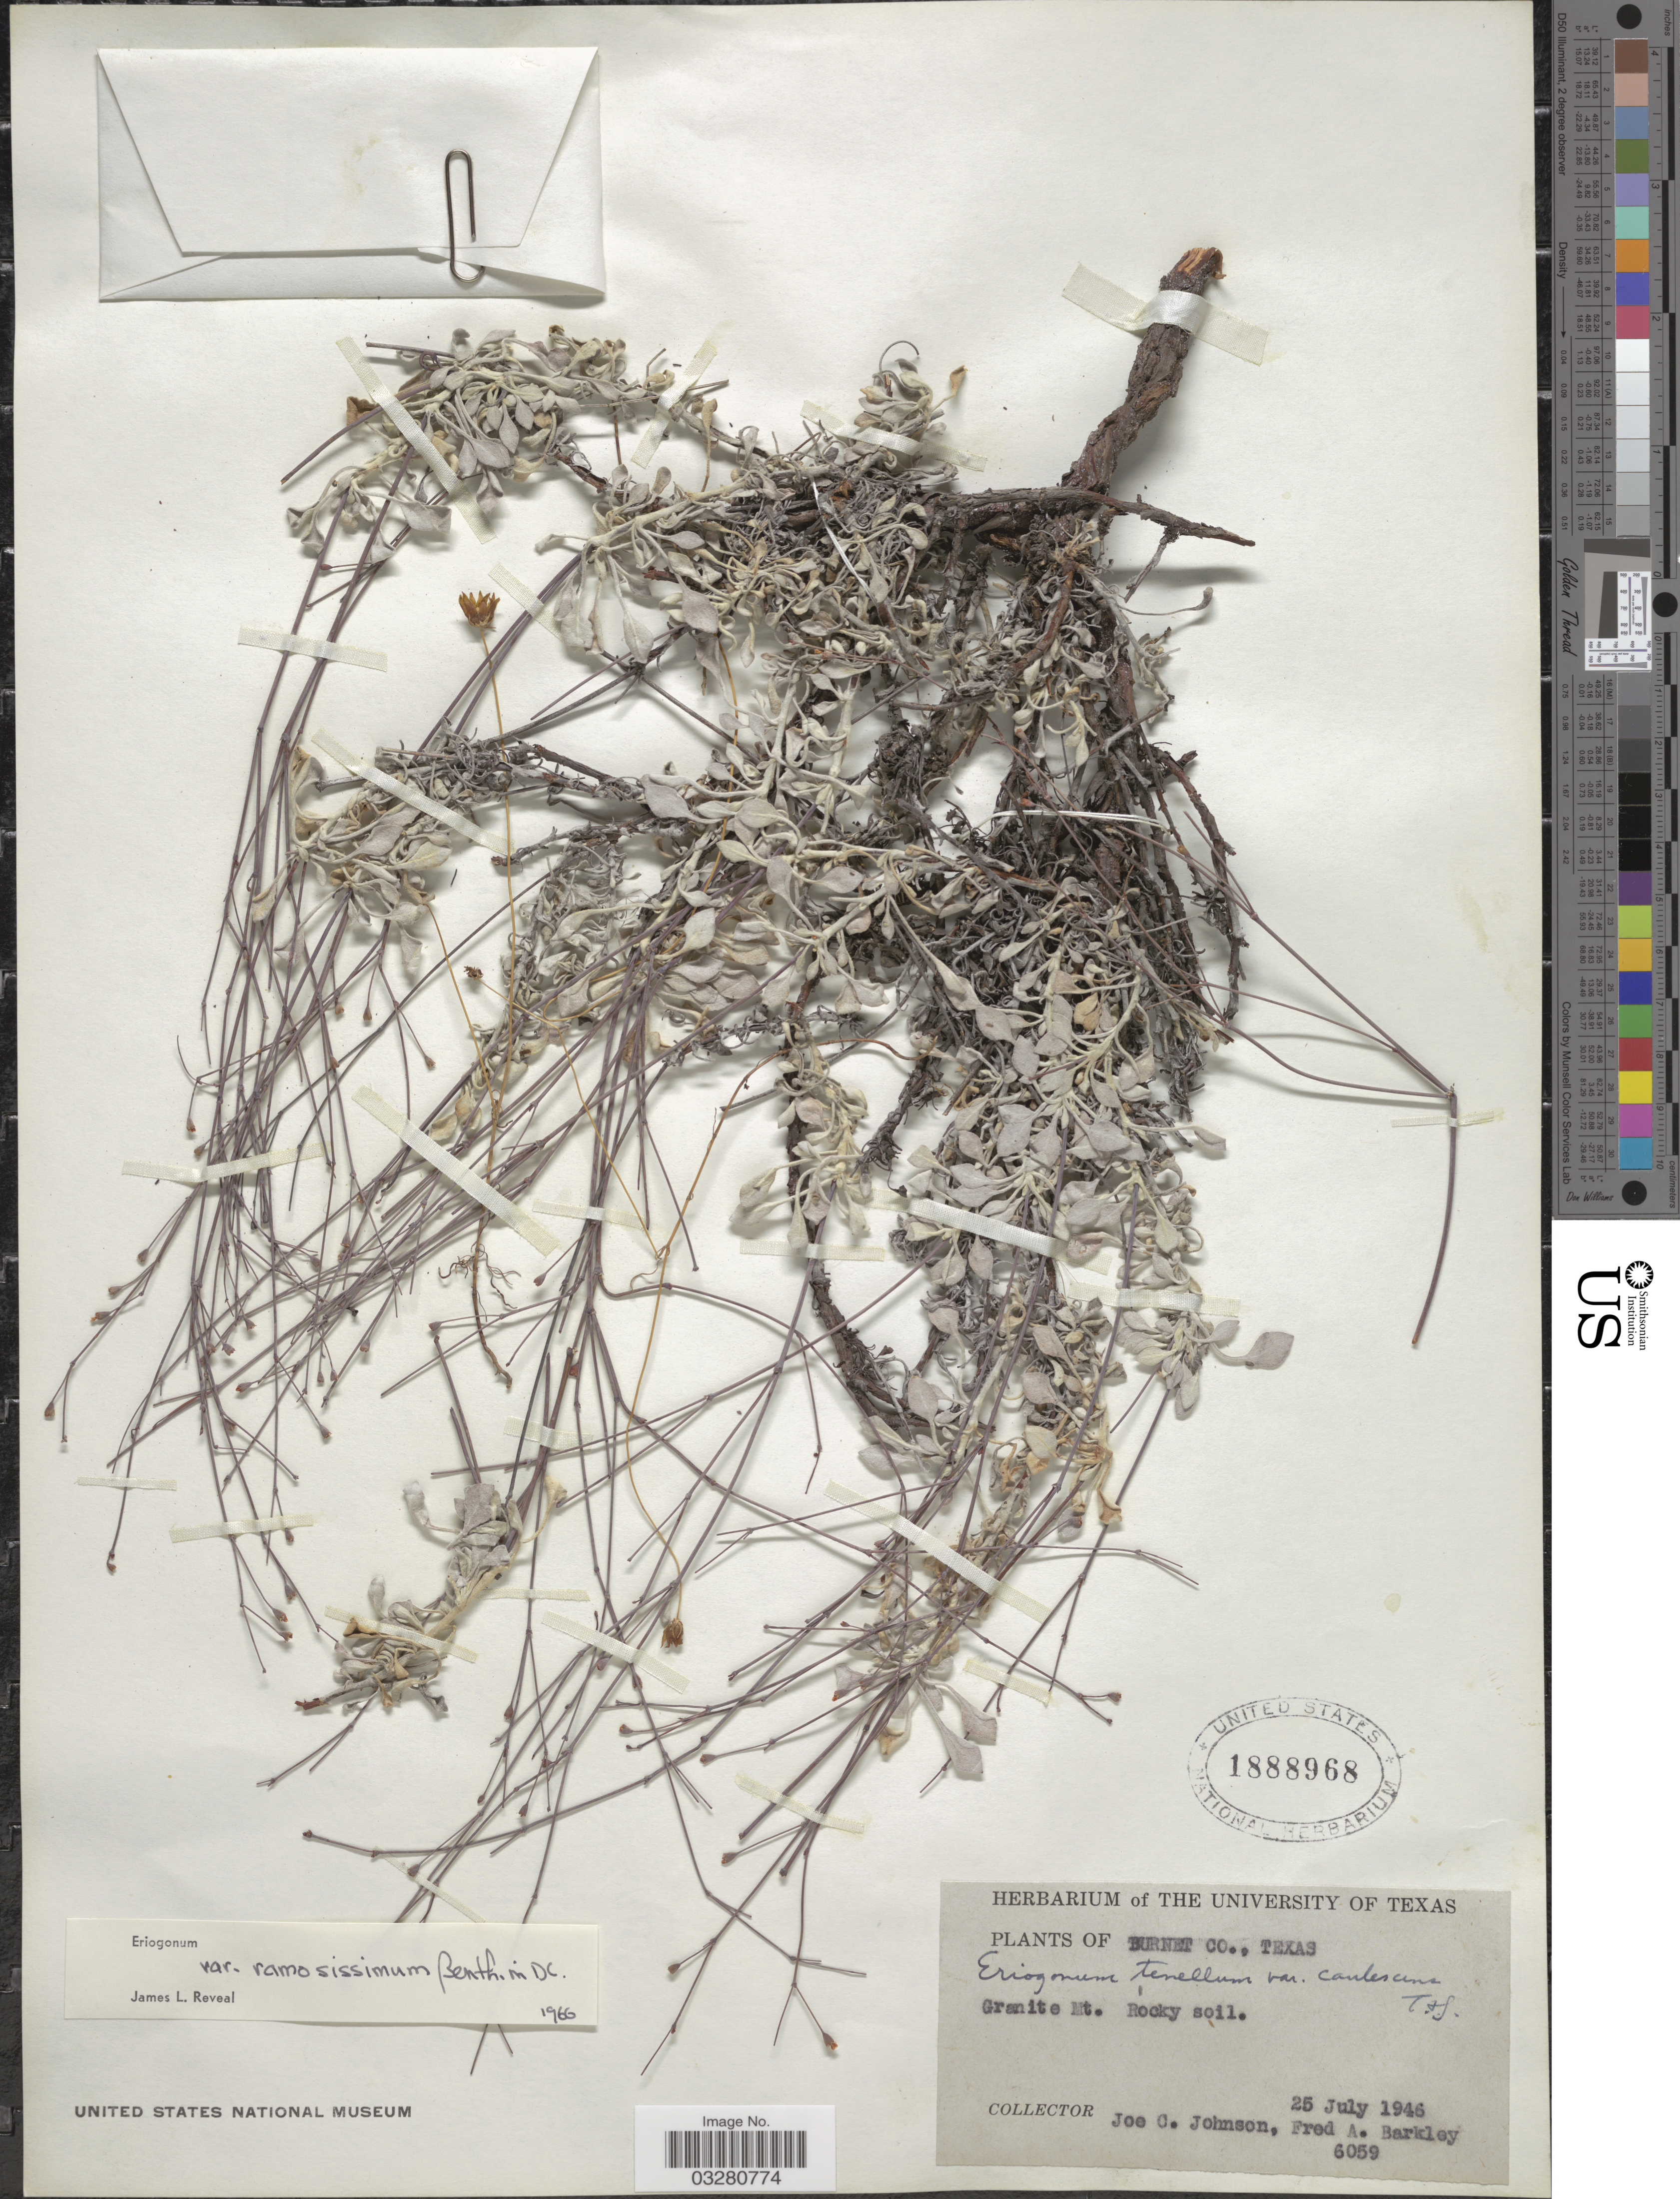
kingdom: Plantae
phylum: Tracheophyta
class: Magnoliopsida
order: Caryophyllales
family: Polygonaceae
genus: Eriogonum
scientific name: Eriogonum tenellum var. ramosissimum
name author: Benth. in DC.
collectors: J. C. Johnson & F. A. Barkley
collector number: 6059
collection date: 1946-07-25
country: United States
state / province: Texas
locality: Burnet Co. Granite Mt.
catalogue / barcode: US 1888968